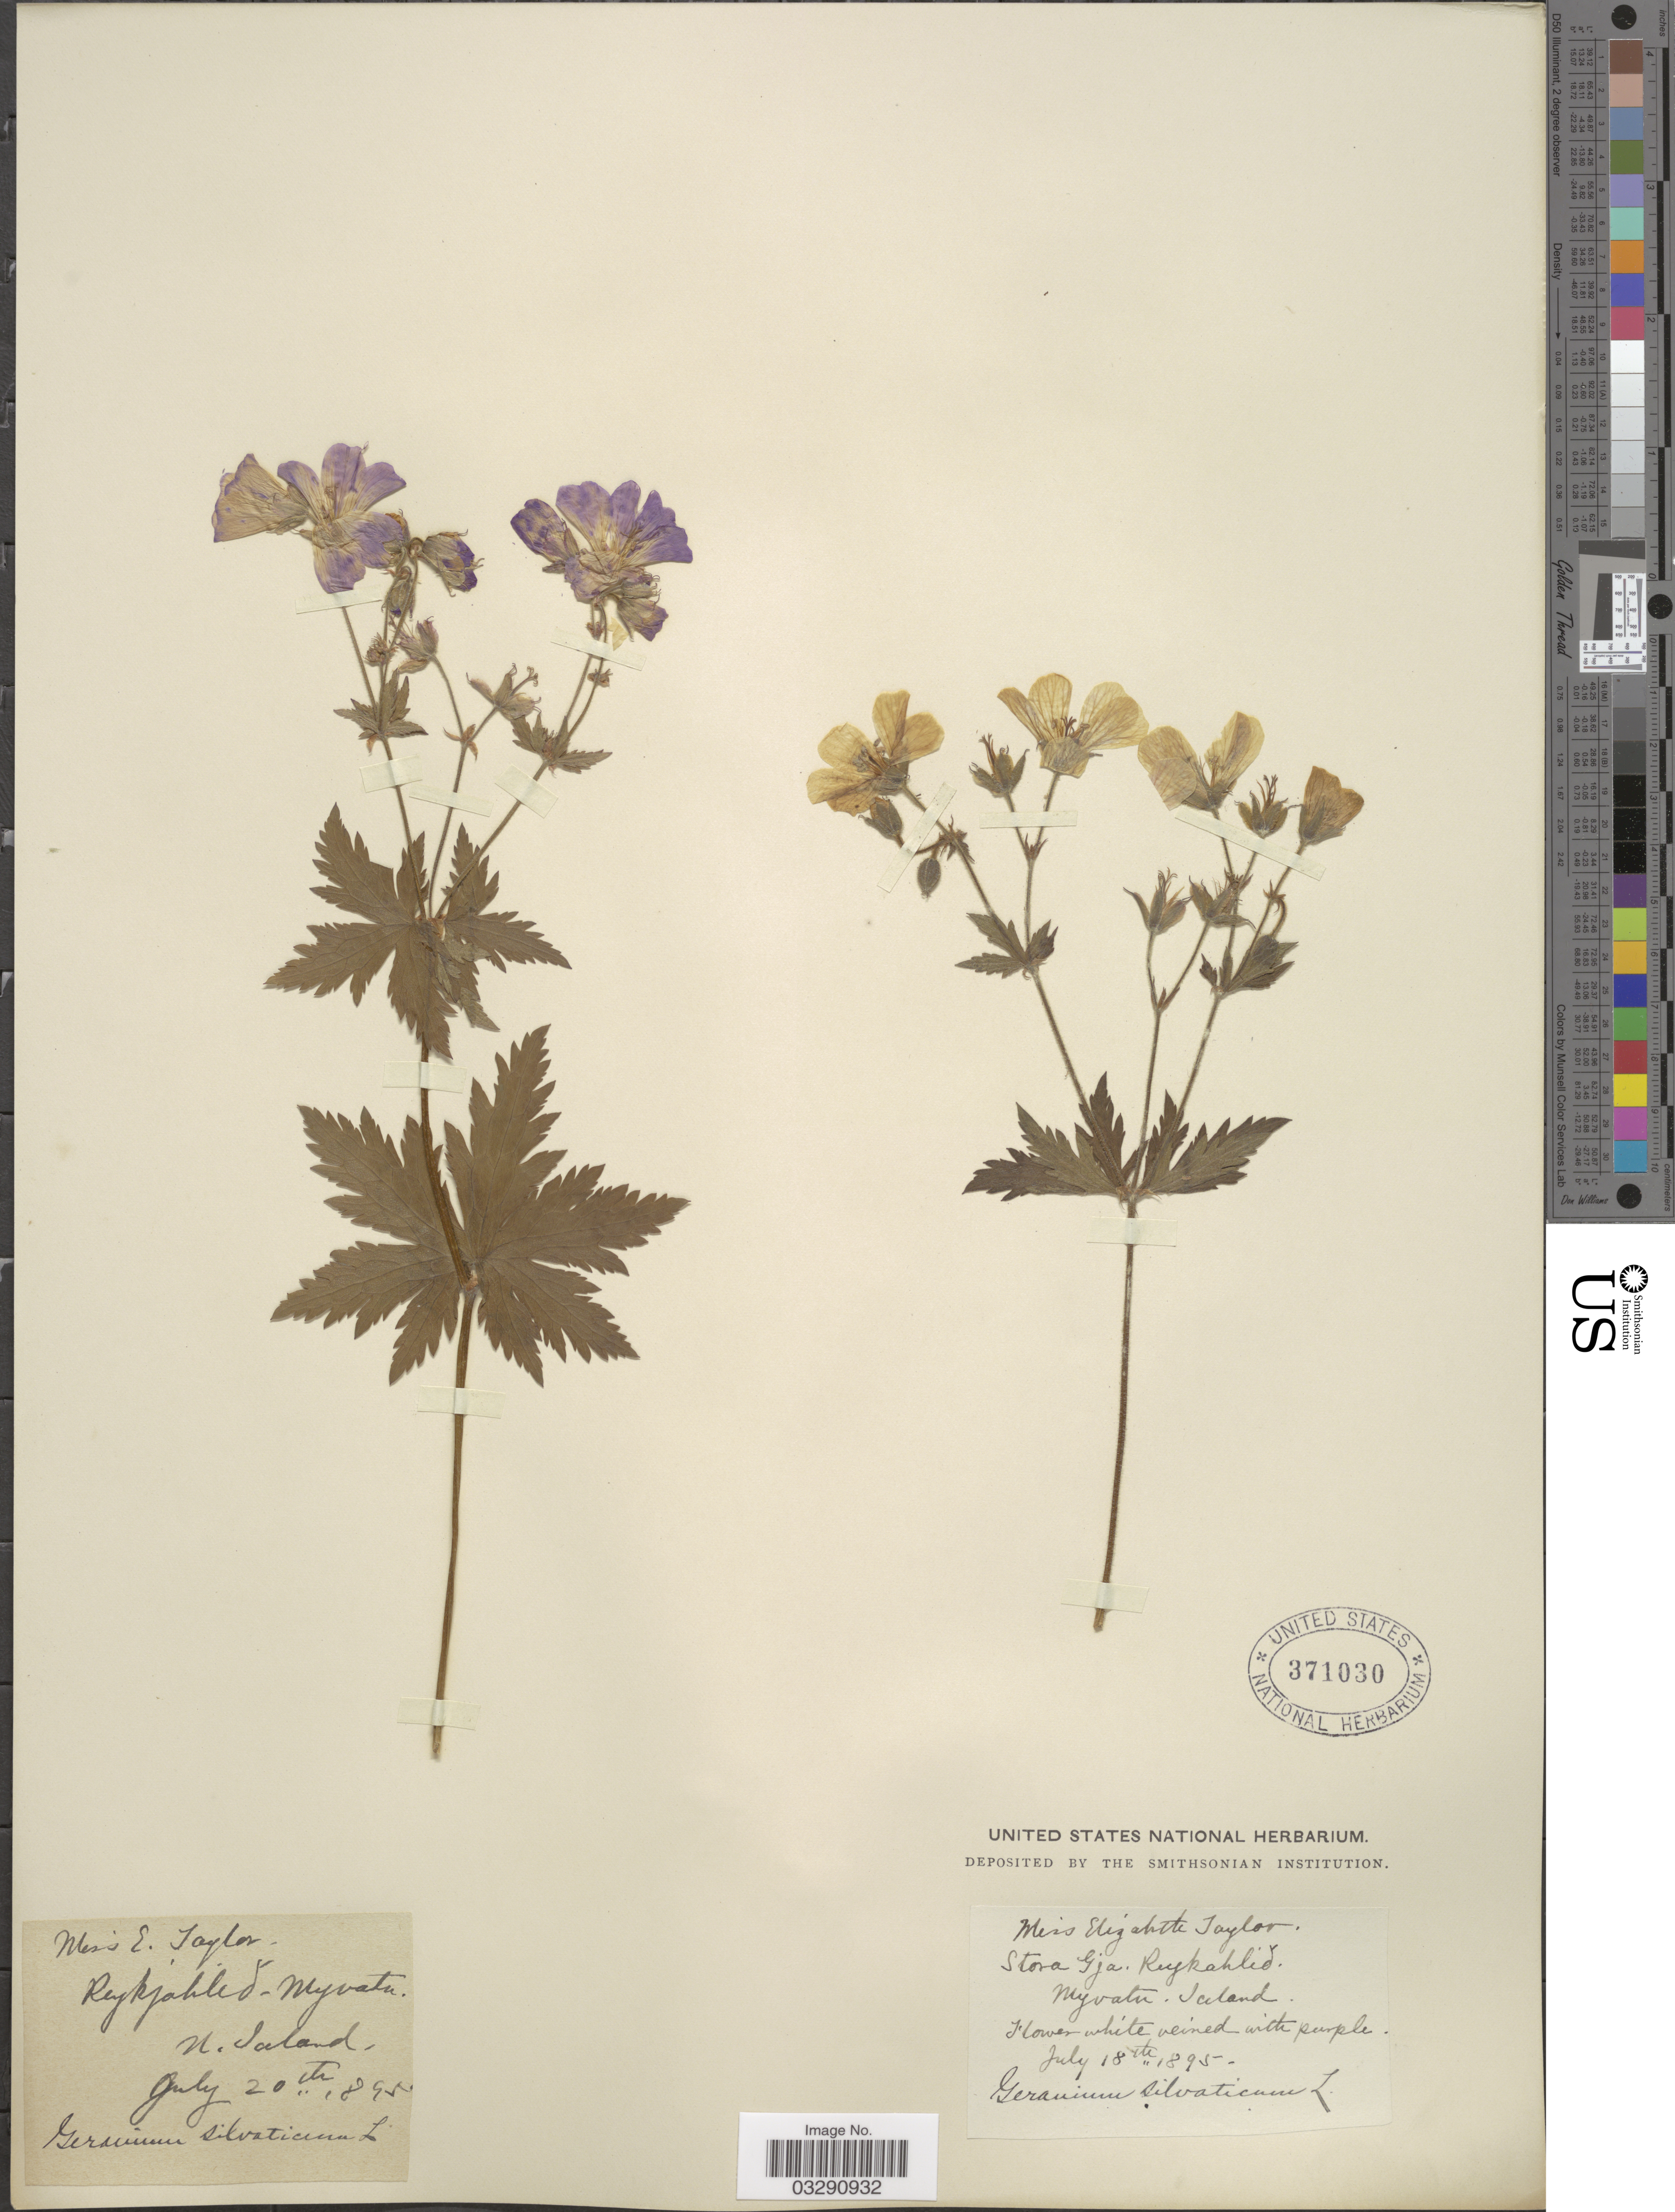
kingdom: Plantae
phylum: Tracheophyta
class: Magnoliopsida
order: Geraniales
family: Geraniaceae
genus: Geranium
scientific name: Geranium silvaticum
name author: L.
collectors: E. L. Taylor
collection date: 1895-07-18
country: Iceland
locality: Stosa Gja. Reykahlid. Myvatn.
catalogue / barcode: US 371030